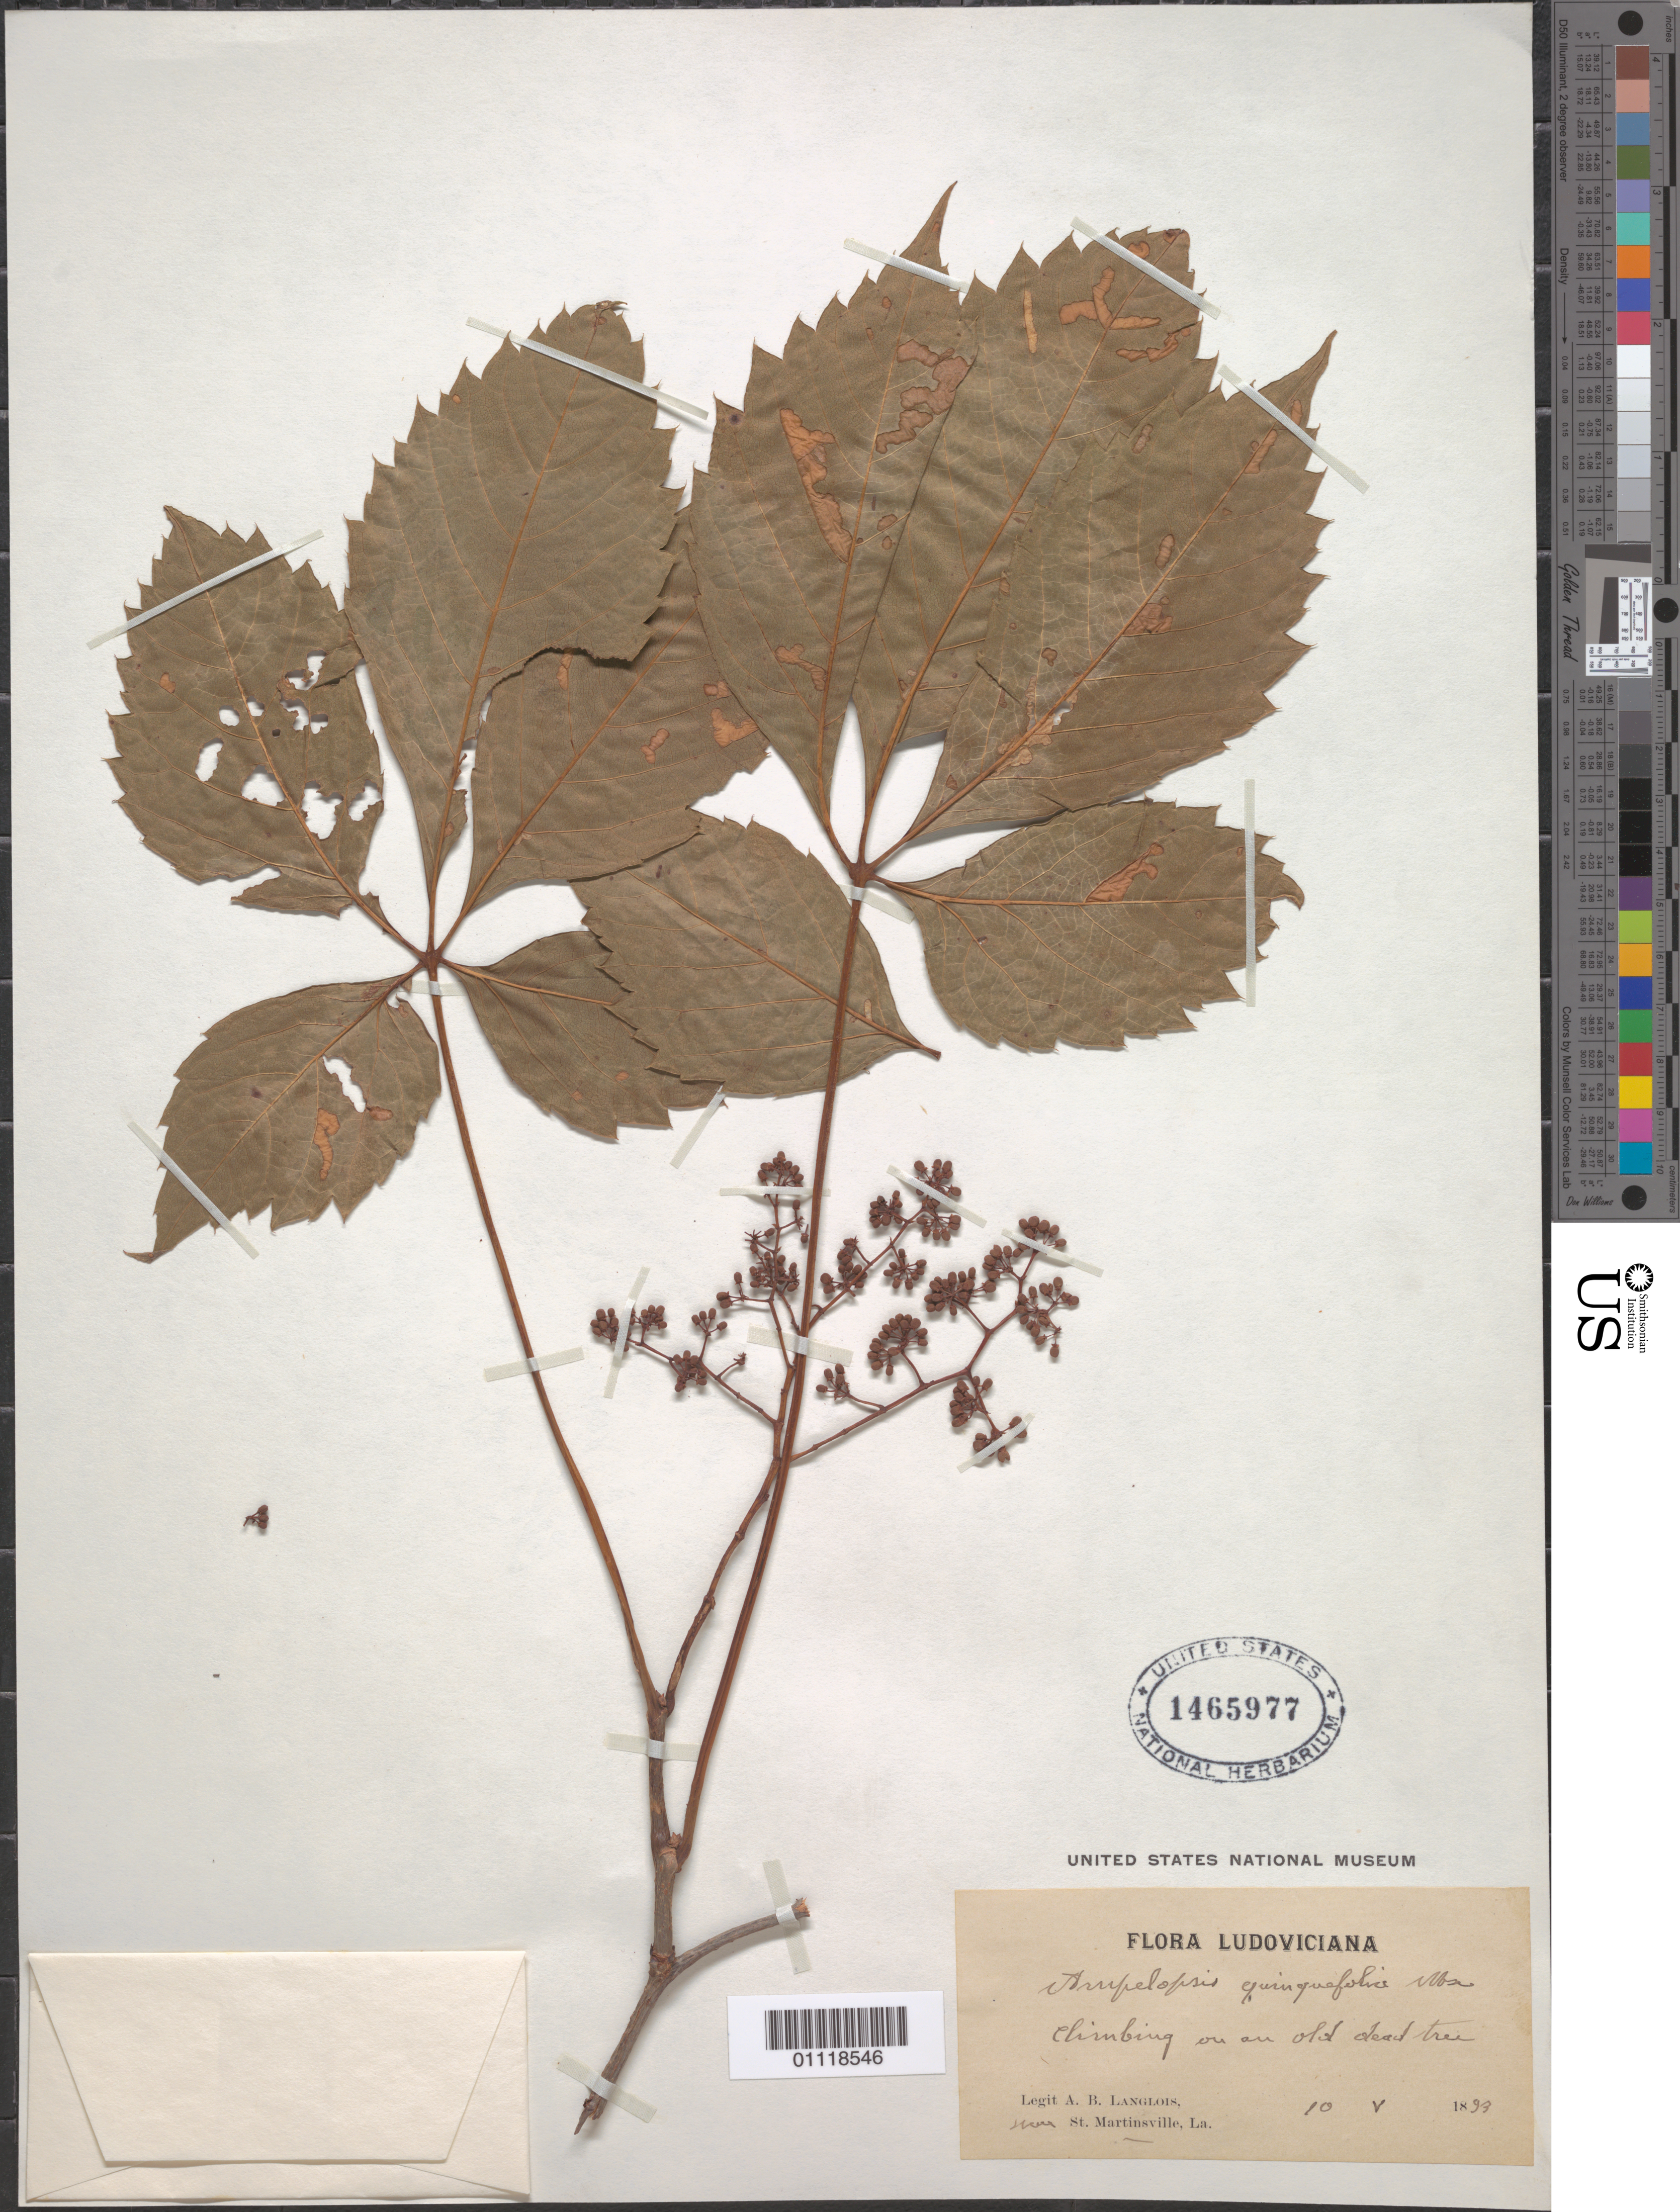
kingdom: Plantae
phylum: Tracheophyta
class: Magnoliopsida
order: Vitales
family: Vitaceae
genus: Parthenocissus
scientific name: Parthenocissus quinquefolia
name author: (L.) Planch.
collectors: A. Langlois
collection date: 1893-05-10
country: United States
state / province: Louisiana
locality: St Martinsville.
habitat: climbing on an old dead tree.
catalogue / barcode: US 1465977